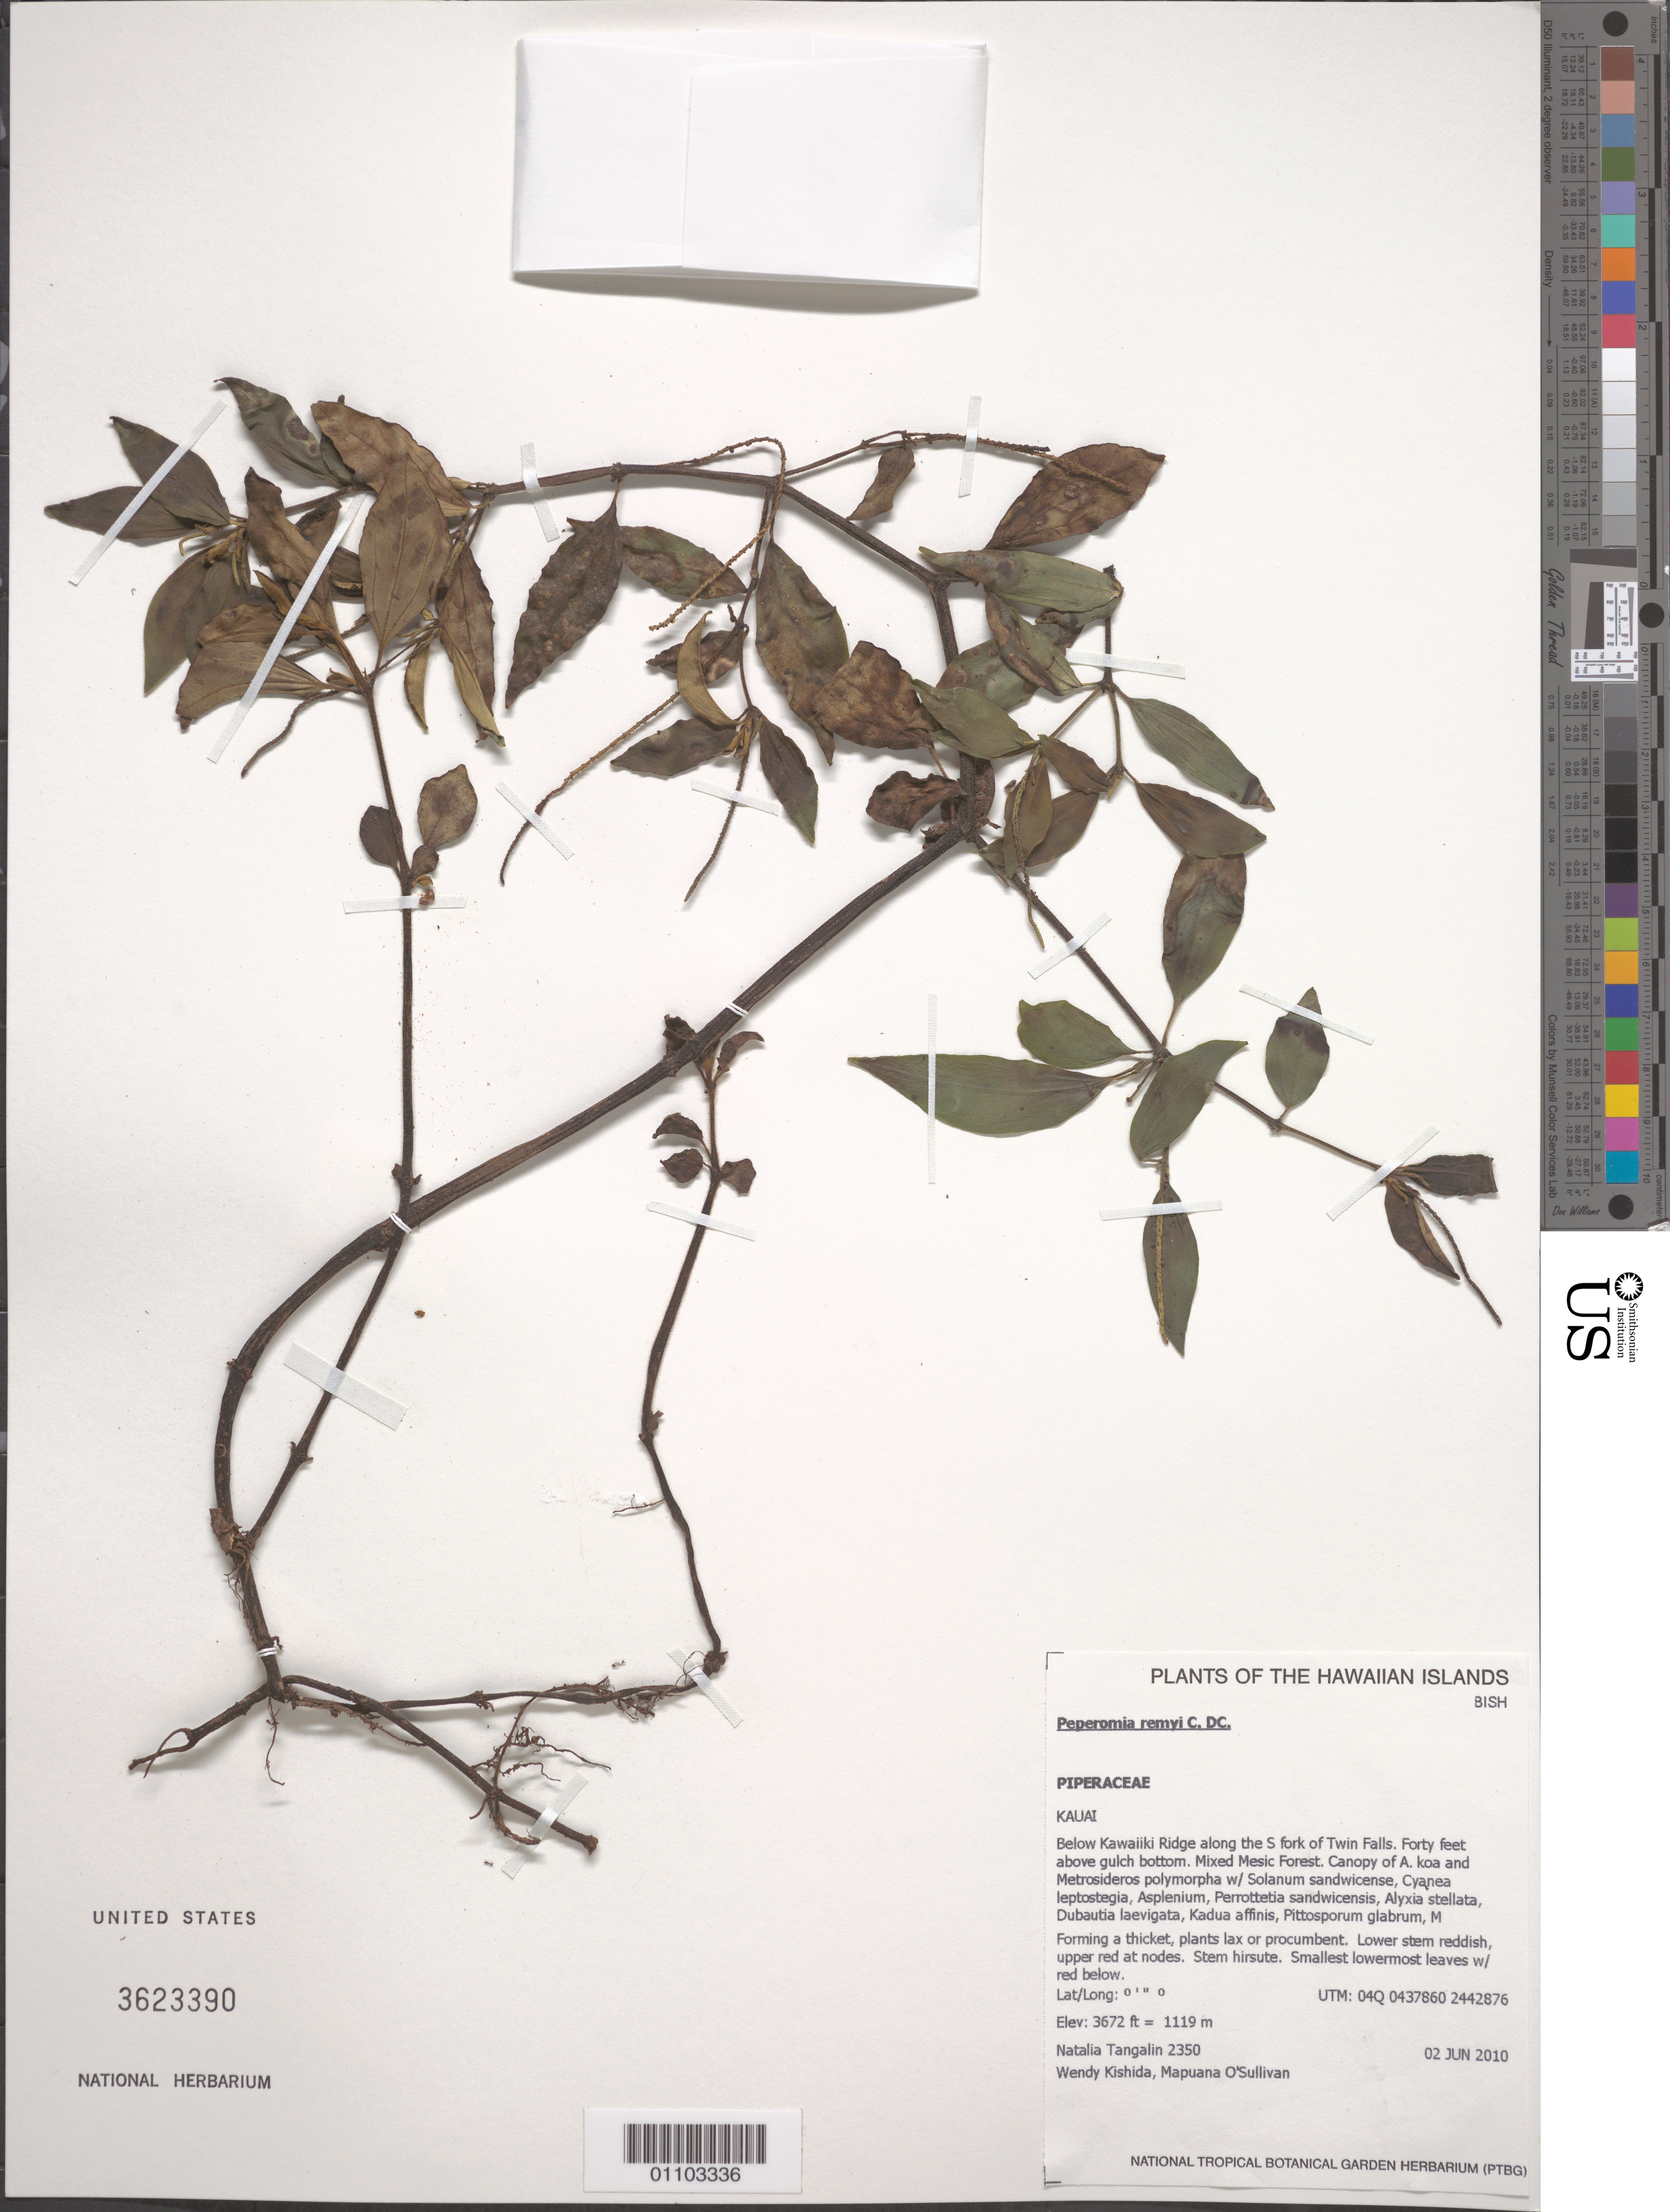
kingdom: Plantae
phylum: Tracheophyta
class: Magnoliopsida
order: Piperales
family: Piperaceae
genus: Peperomia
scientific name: Peperomia remyi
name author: C. DC.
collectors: N. Tangalin, W. Kishida & M. O'Sullivan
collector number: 2350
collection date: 2010-06-02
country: United States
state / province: Hawaii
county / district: Kaui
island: Kaua'i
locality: Below Kawaiiki Ridge along the S fork of Twin Falls. 40 ft above gulch bottom.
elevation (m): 1119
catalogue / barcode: US 3623390